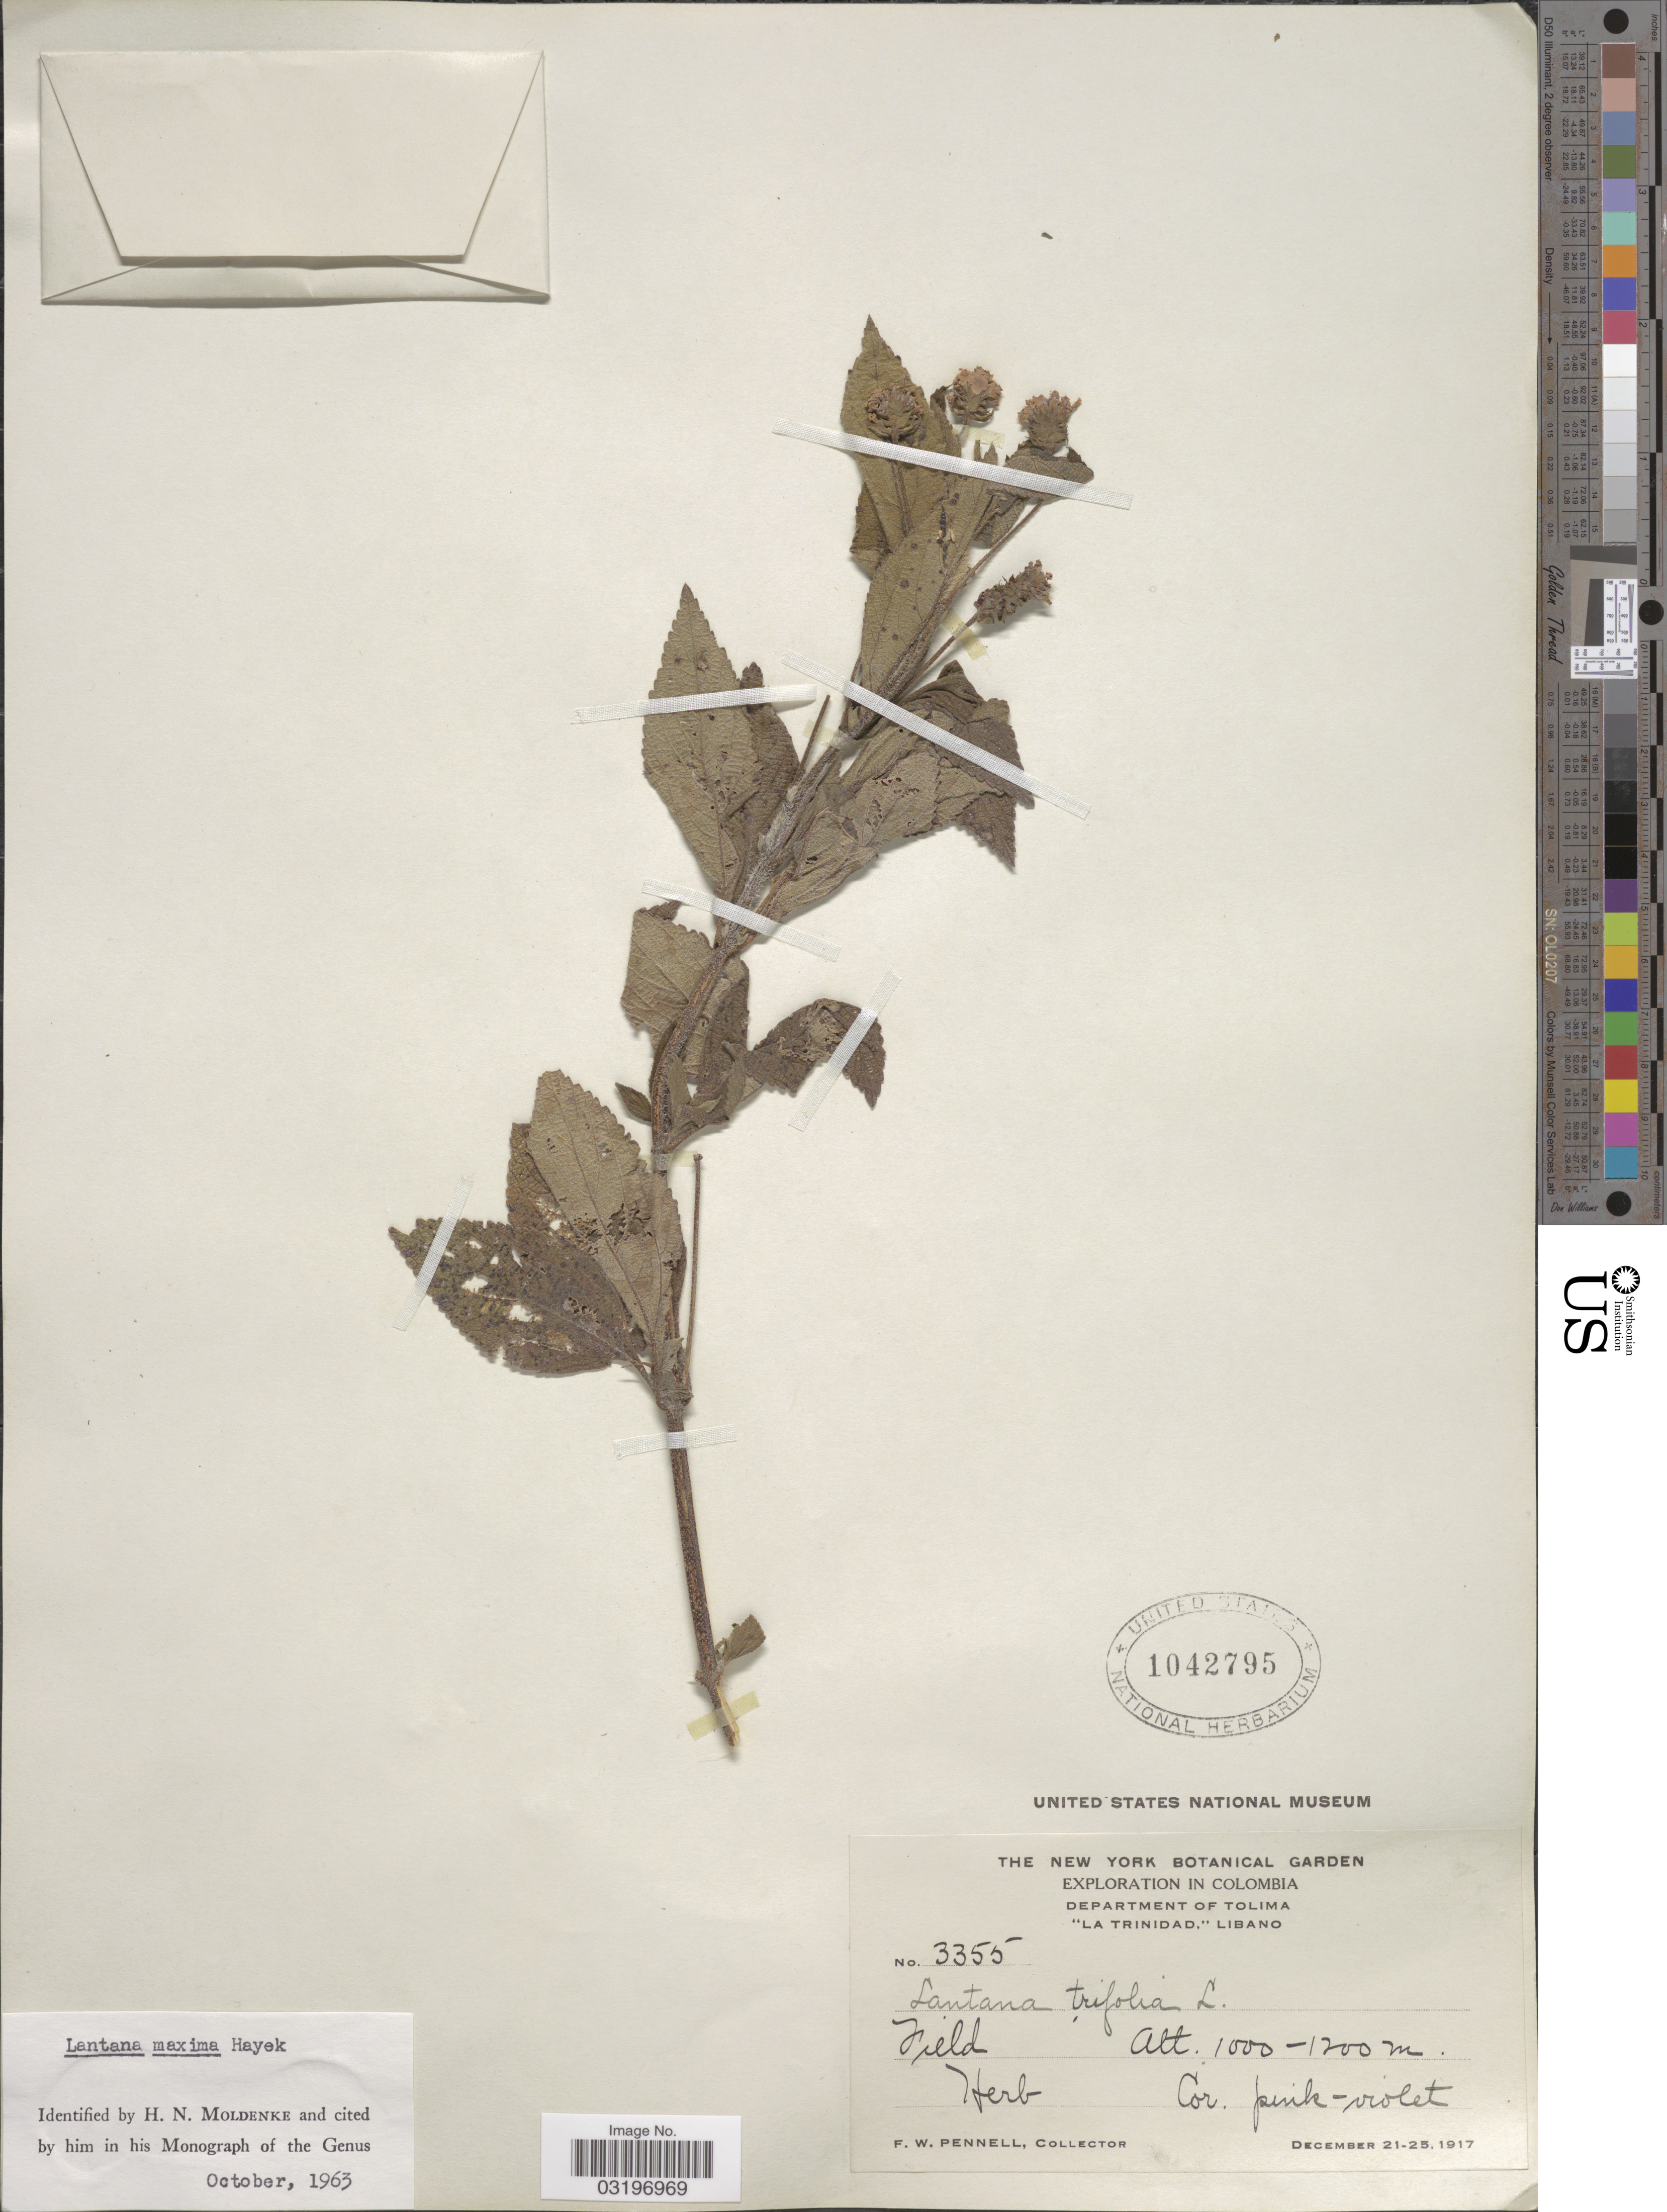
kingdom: Plantae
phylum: Tracheophyta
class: Magnoliopsida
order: Lamiales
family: Verbenaceae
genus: Lantana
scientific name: Lantana maxima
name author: Hayek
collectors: F. W. Pennell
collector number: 3355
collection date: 1917-12-21/1917-12-25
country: Colombia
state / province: Tolima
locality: Department of Tolima. "La Trinidad," Libano.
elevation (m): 1000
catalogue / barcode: US 1042795